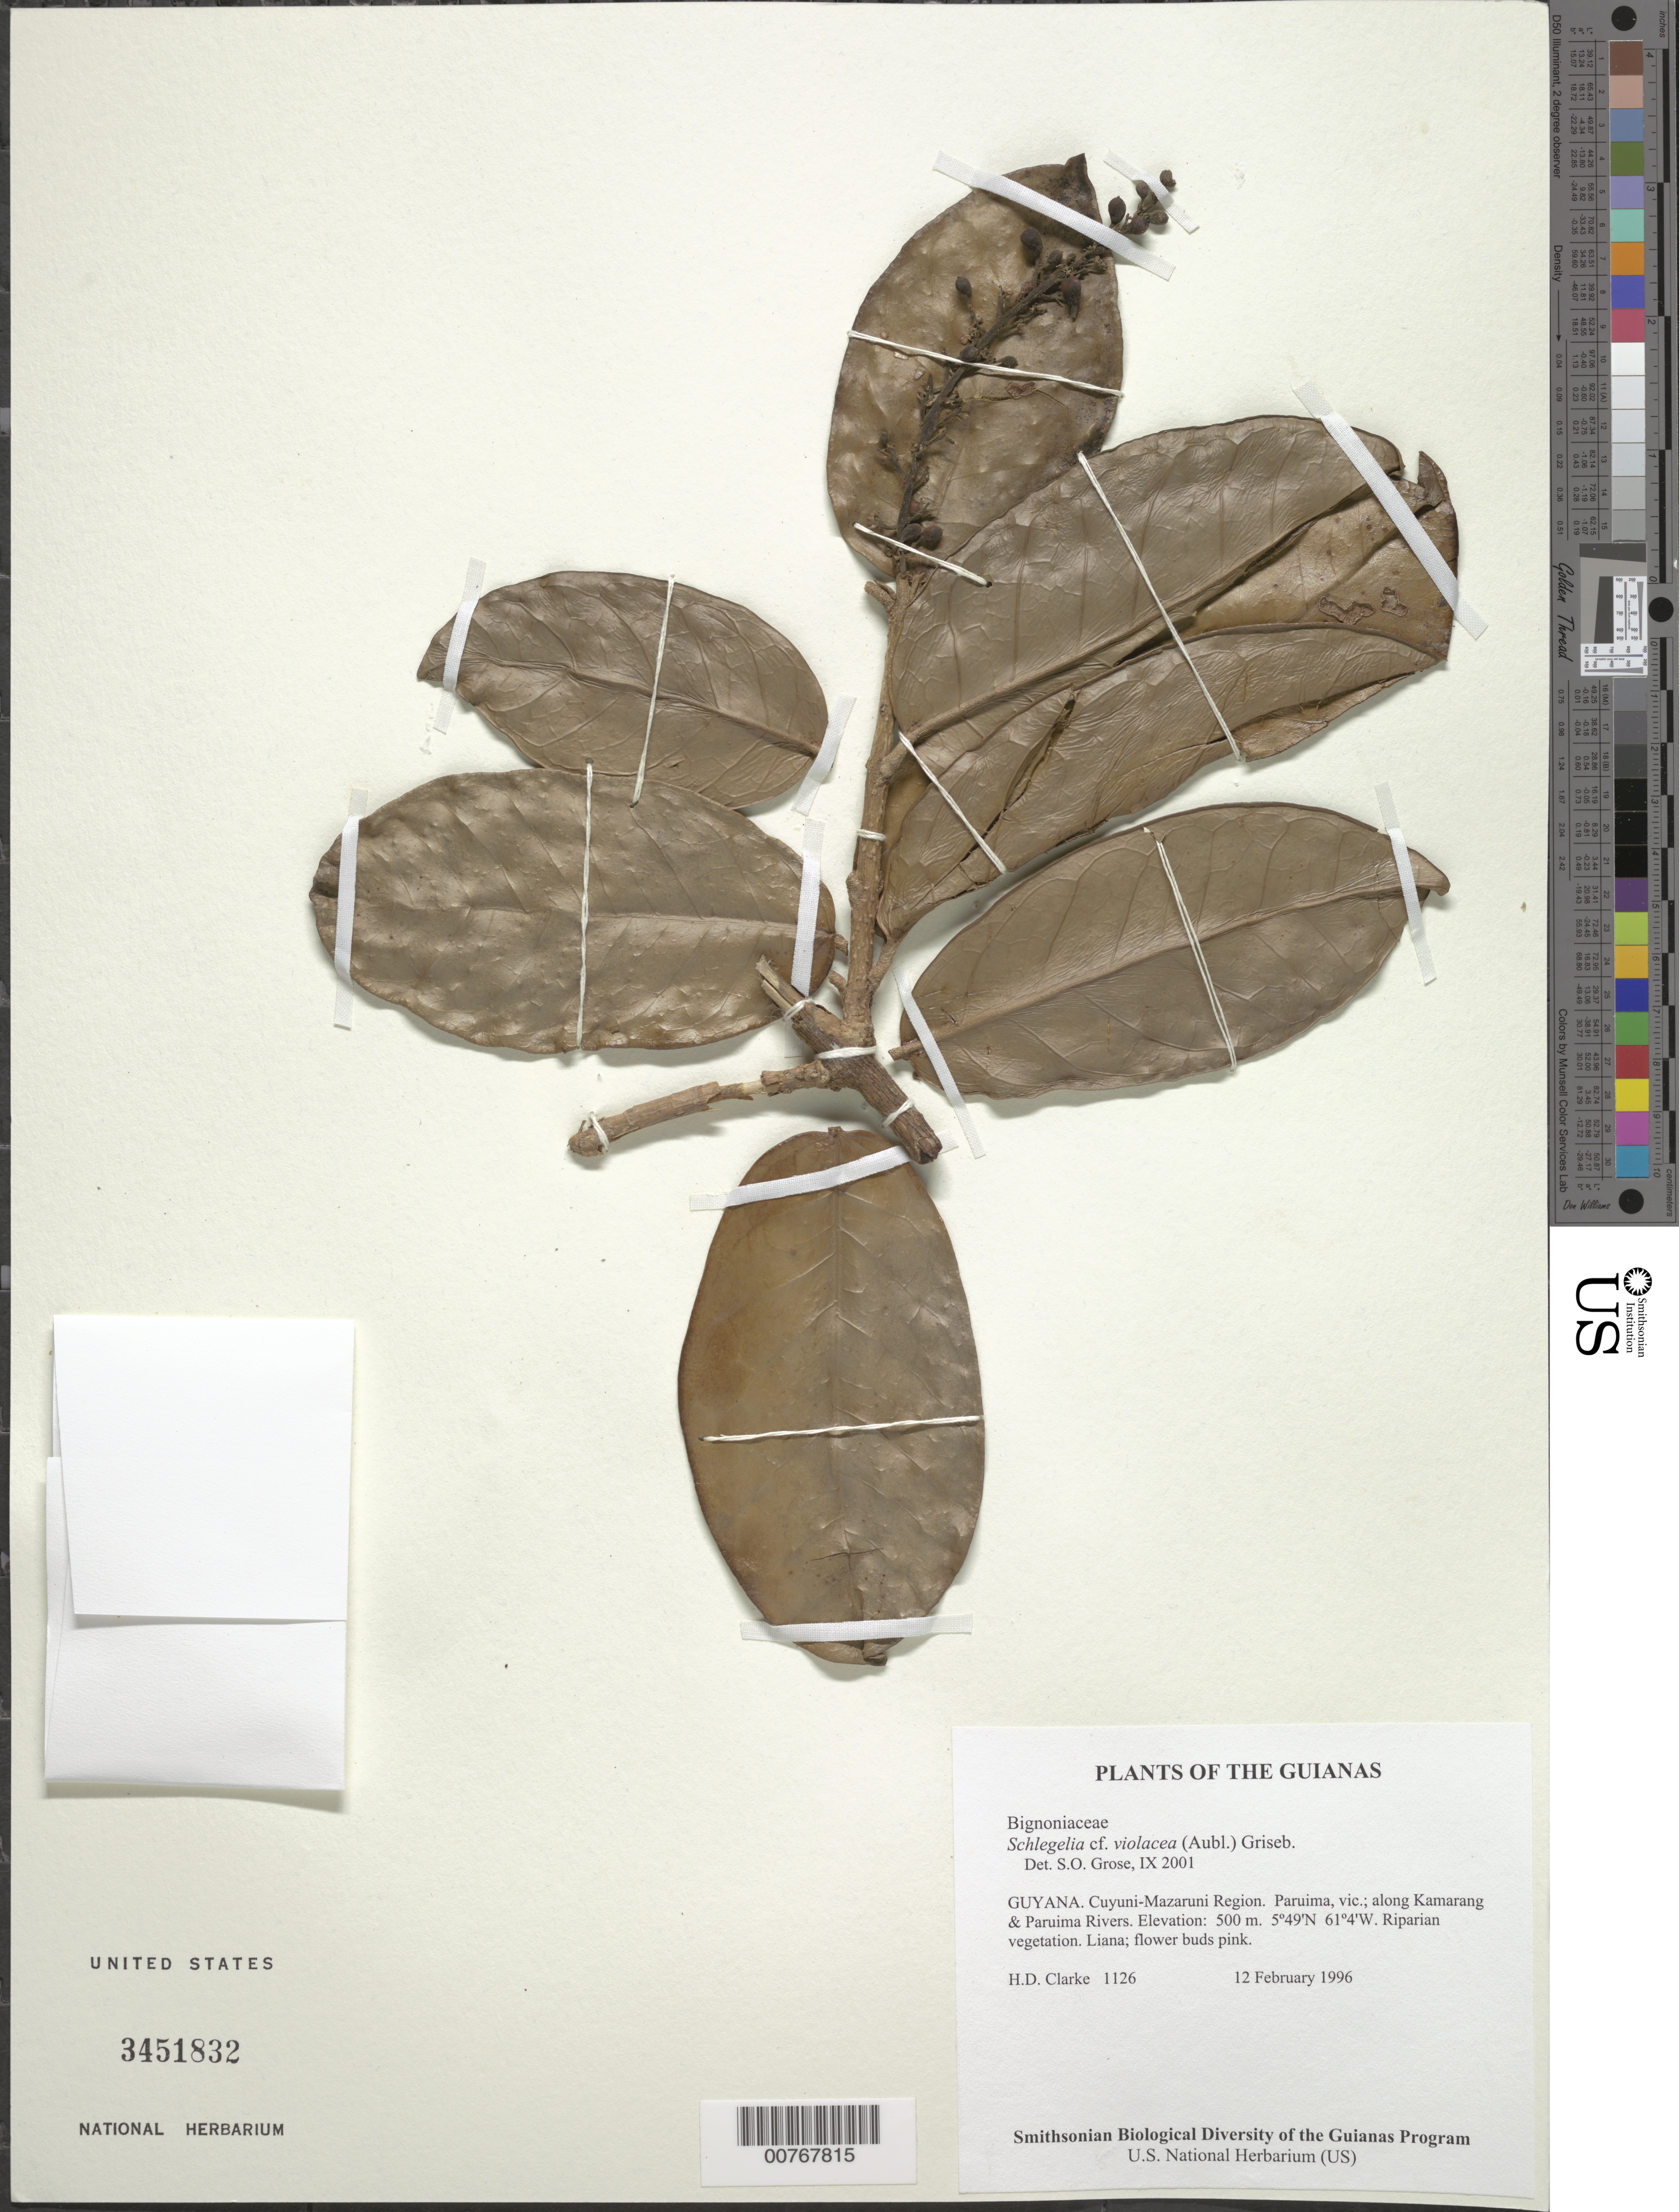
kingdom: Plantae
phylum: Tracheophyta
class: Magnoliopsida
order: Lamiales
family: Schlegeliaceae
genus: Schlegelia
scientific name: Schlegelia violacea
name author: (Aubl.) Griseb.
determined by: Grose, S. O.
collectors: H. D. Clarke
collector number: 1126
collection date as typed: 12 February 1996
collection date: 1996-02-12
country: Guyana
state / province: Cuyuni-Mazaruni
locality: Paruima, vic.; along Kamarang & Paruima Rivers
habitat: Riparian vegetation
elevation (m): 500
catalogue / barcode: US 3451832